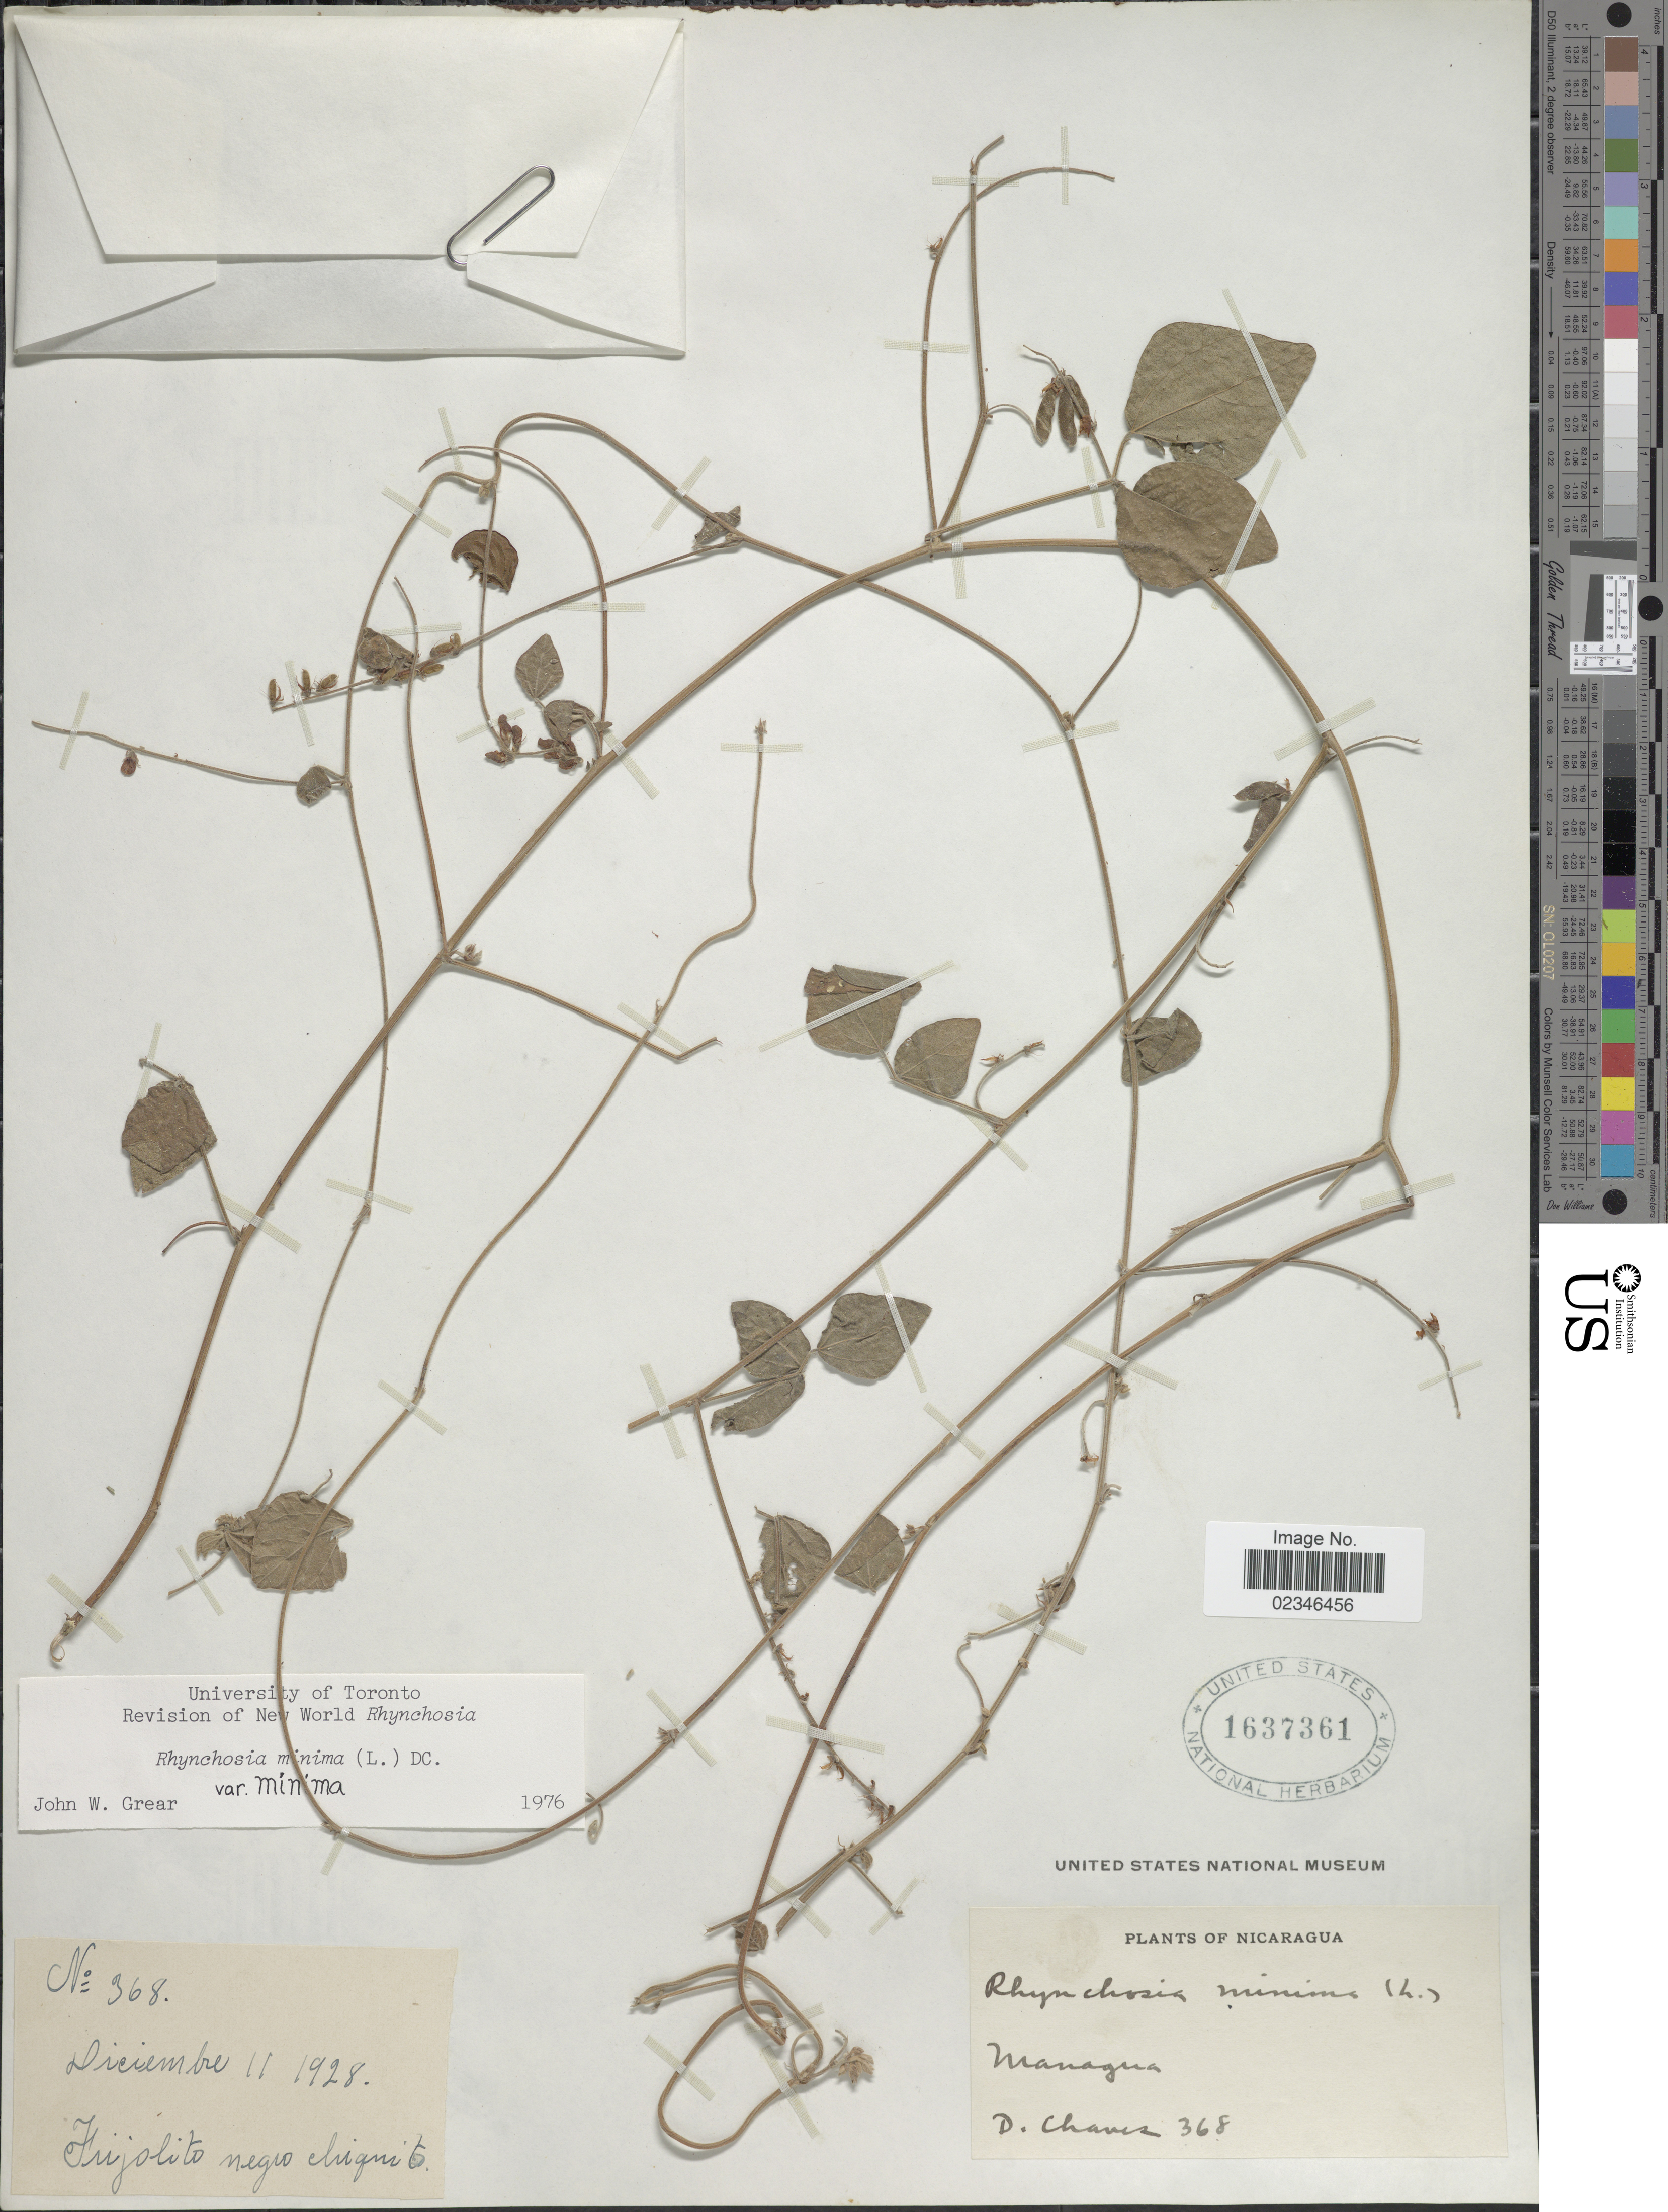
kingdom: Plantae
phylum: Tracheophyta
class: Magnoliopsida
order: Fabales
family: Fabaceae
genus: Rhynchosia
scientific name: Rhynchosia minima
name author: (L.) DC.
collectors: D. Chaves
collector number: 368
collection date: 1928-12-11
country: Nicaragua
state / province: Managua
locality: Frijolito negro chiquito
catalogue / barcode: US 1637361